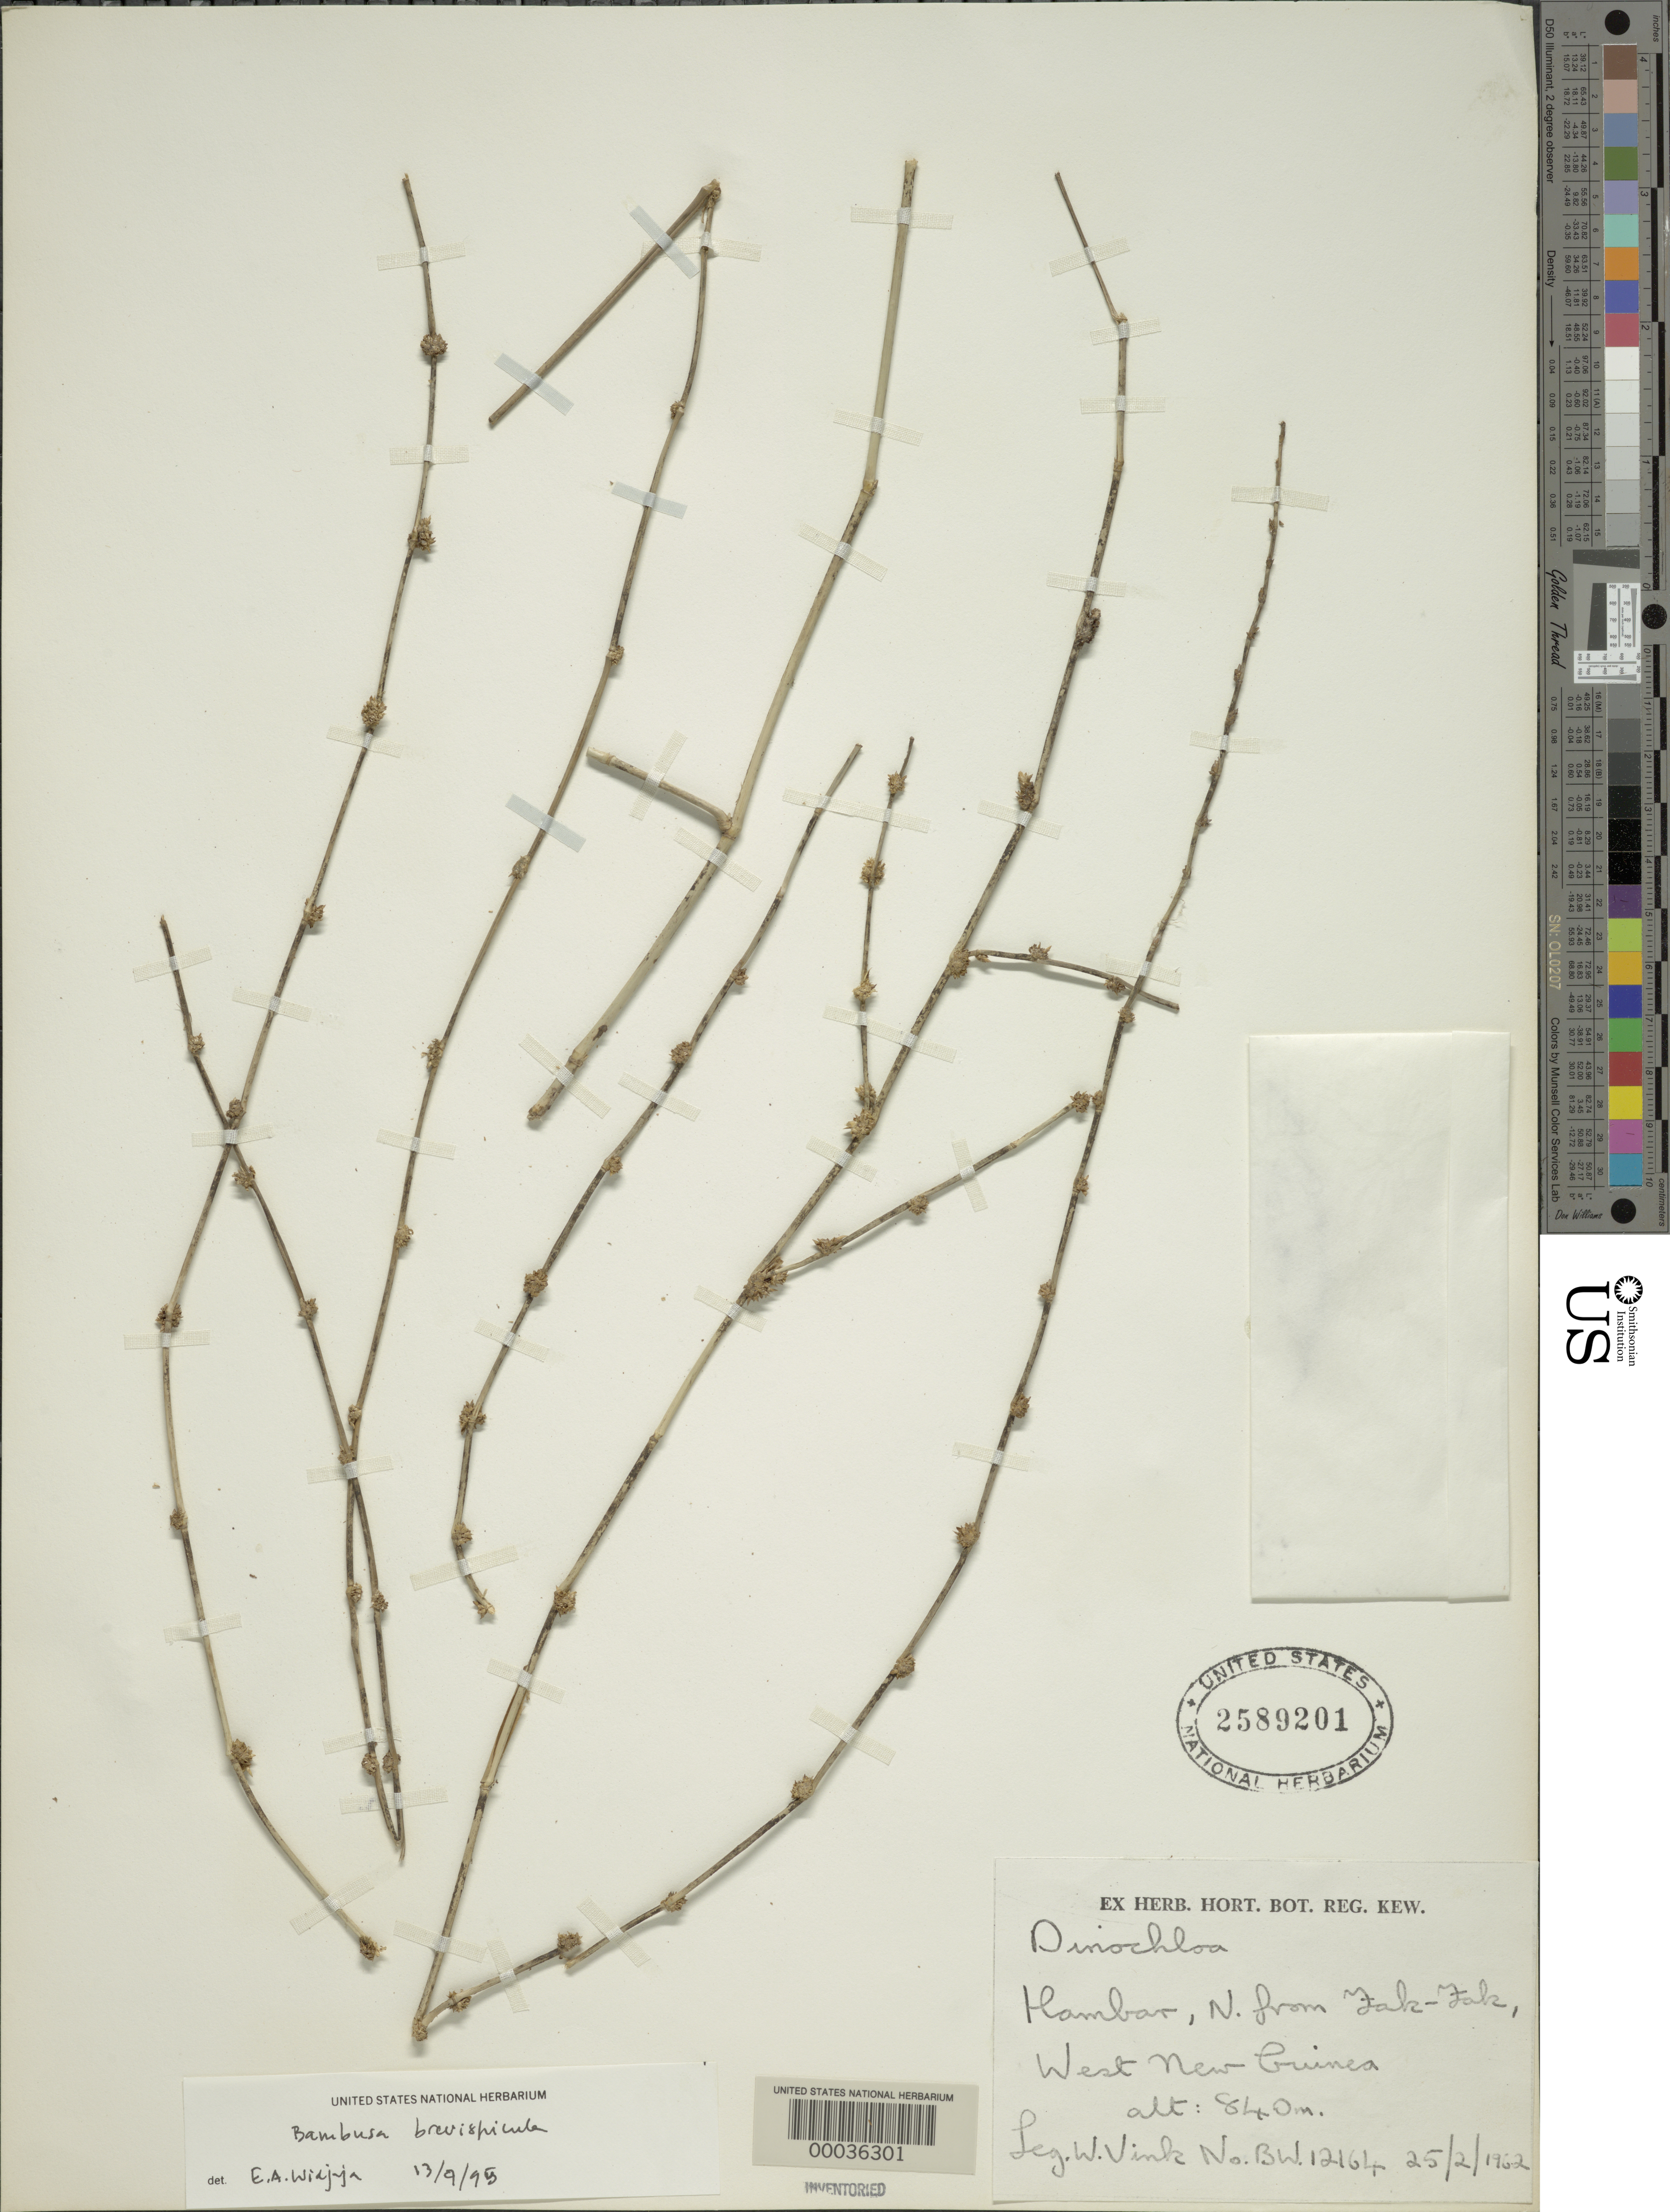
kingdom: Plantae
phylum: Tracheophyta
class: Liliopsida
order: Poales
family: Poaceae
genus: Bambusa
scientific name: Bambusa brevispicula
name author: Holttum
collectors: W. Vink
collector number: Bw 12164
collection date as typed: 25 Feb 1962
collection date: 1962-02-25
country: Indonesia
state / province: Papua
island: New Guinea Island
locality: Hambar, N from Fak-Fak. Irian Jaya.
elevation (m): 840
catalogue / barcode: US 2589201